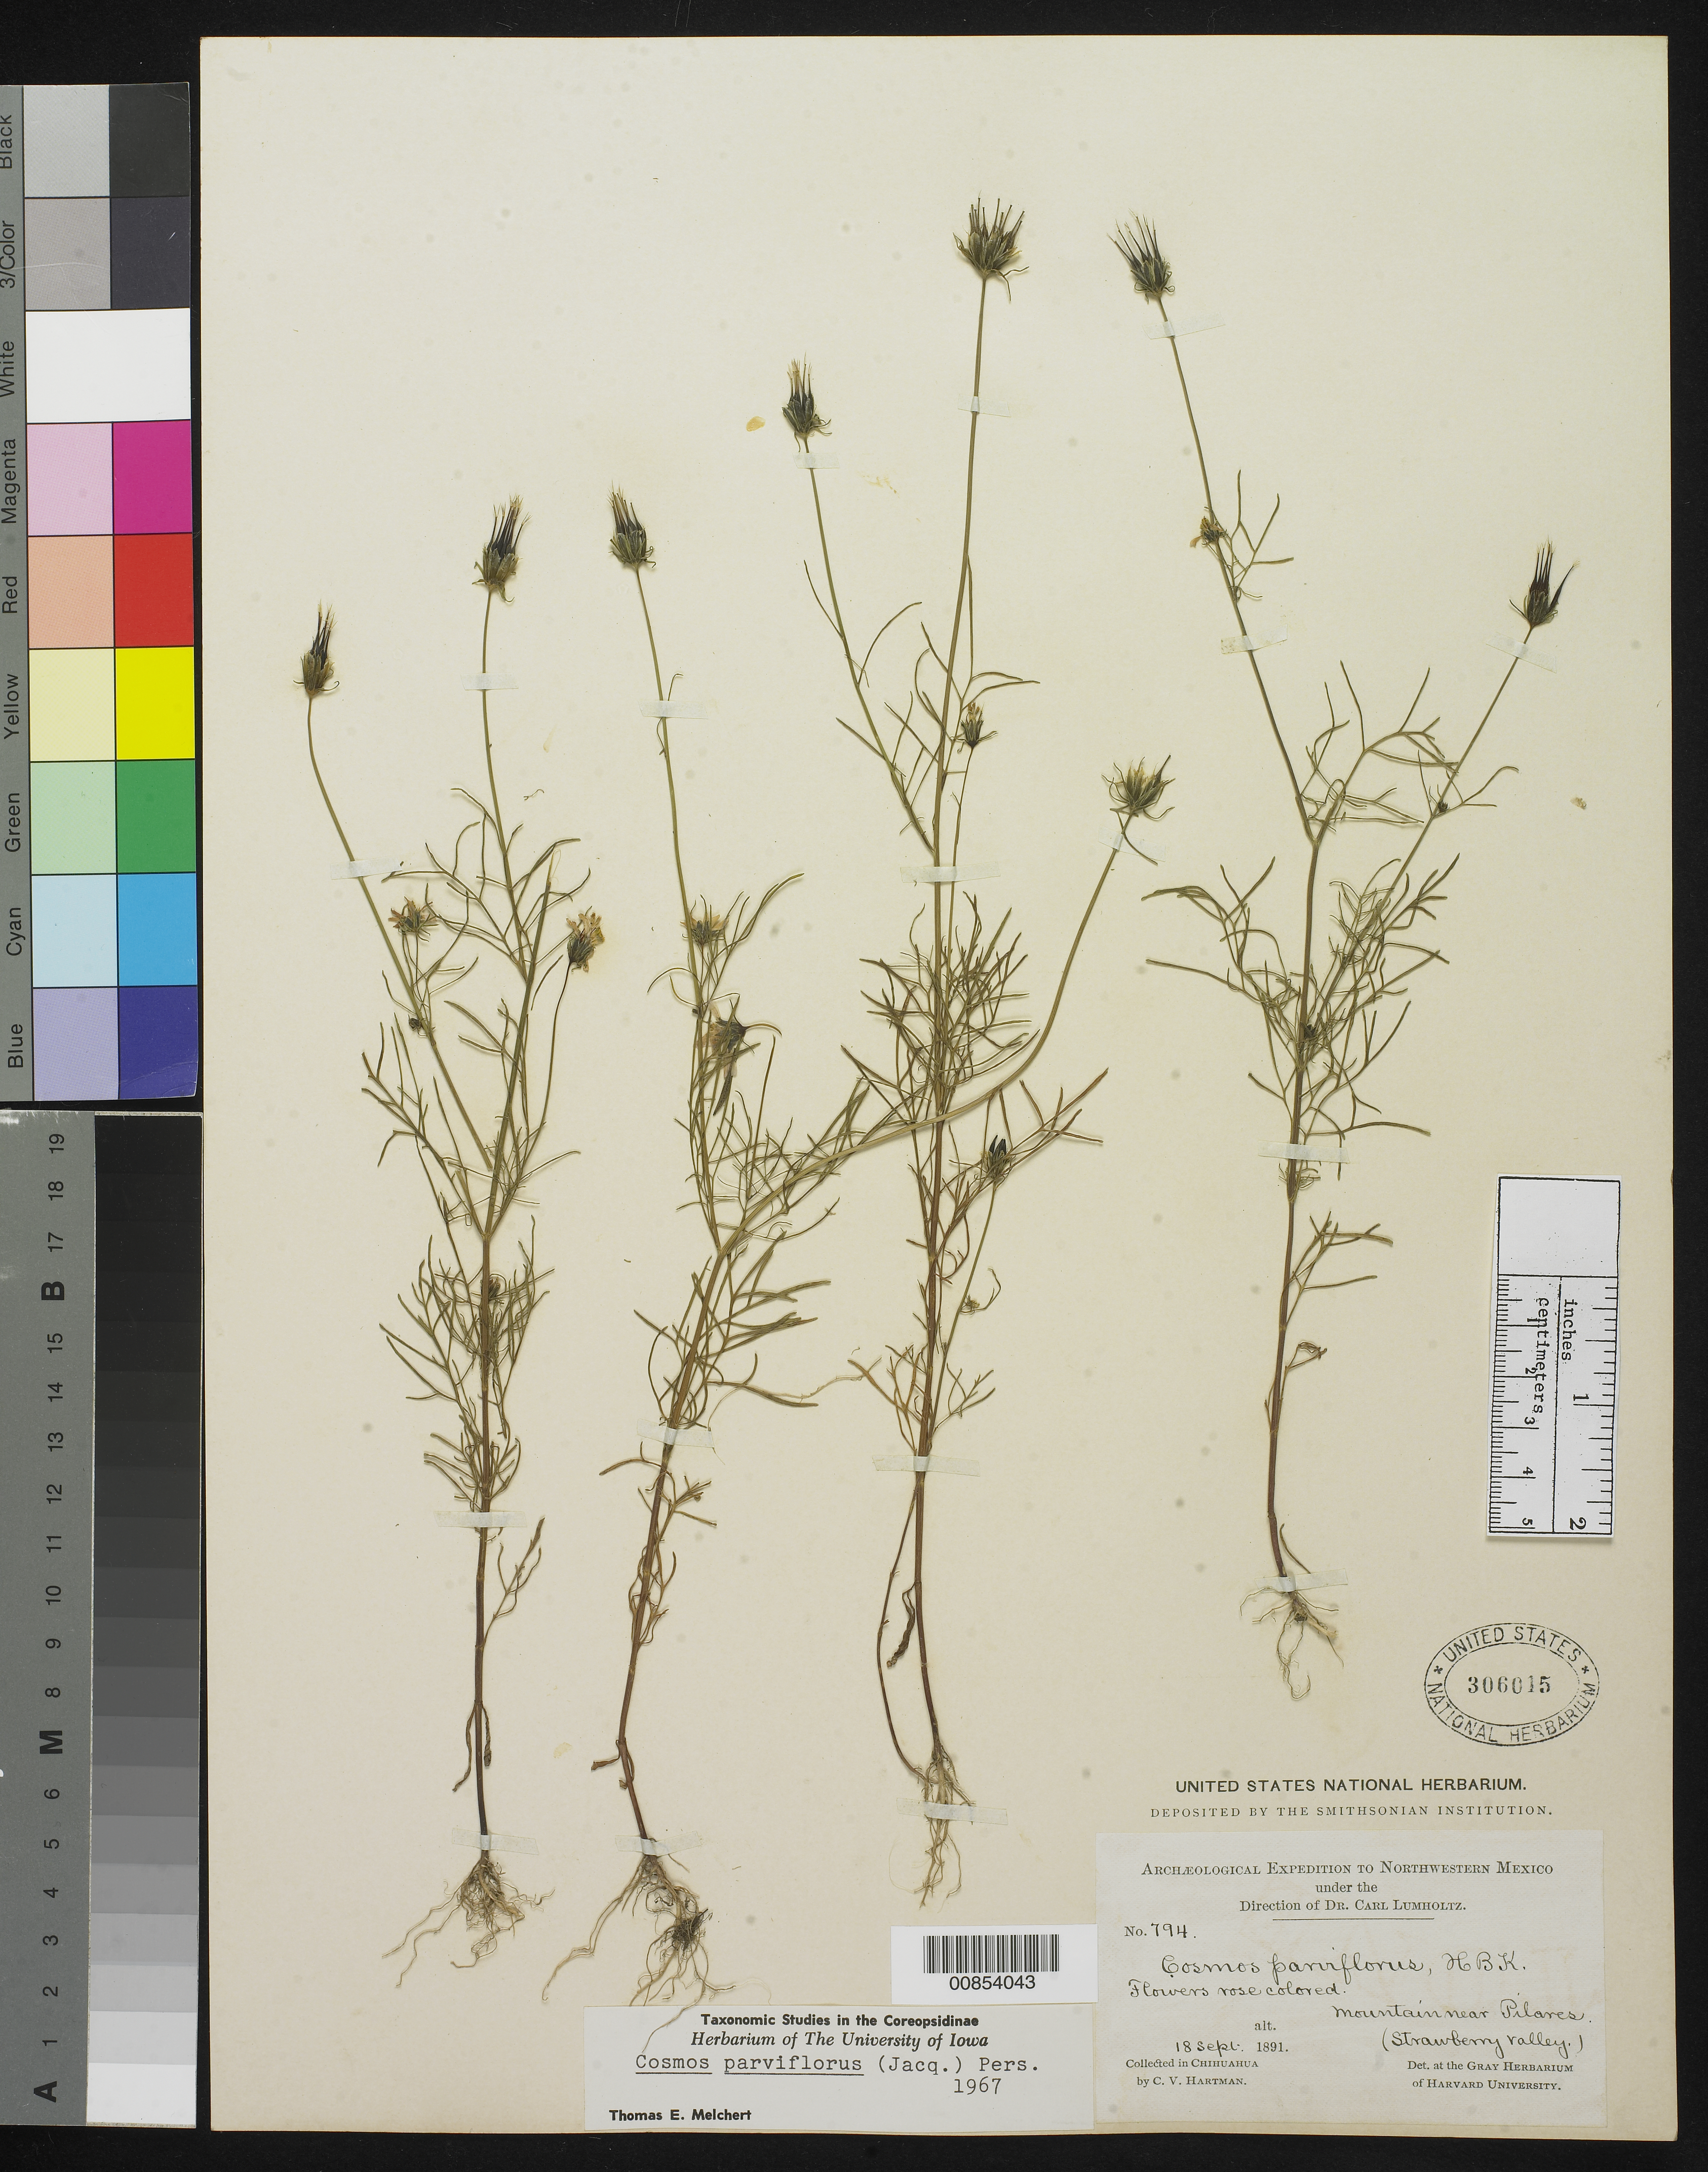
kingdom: Plantae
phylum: Tracheophyta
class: Magnoliopsida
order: Asterales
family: Asteraceae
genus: Cosmos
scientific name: Cosmos parviflorus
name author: (Jacq.) Pers.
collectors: C. V. Hartman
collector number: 794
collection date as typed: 18 Sep 1891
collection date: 1891-09-18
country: Mexico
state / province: Chihuahua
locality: Mountains near Pilares (Strawberry Valley).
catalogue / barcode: US 306015